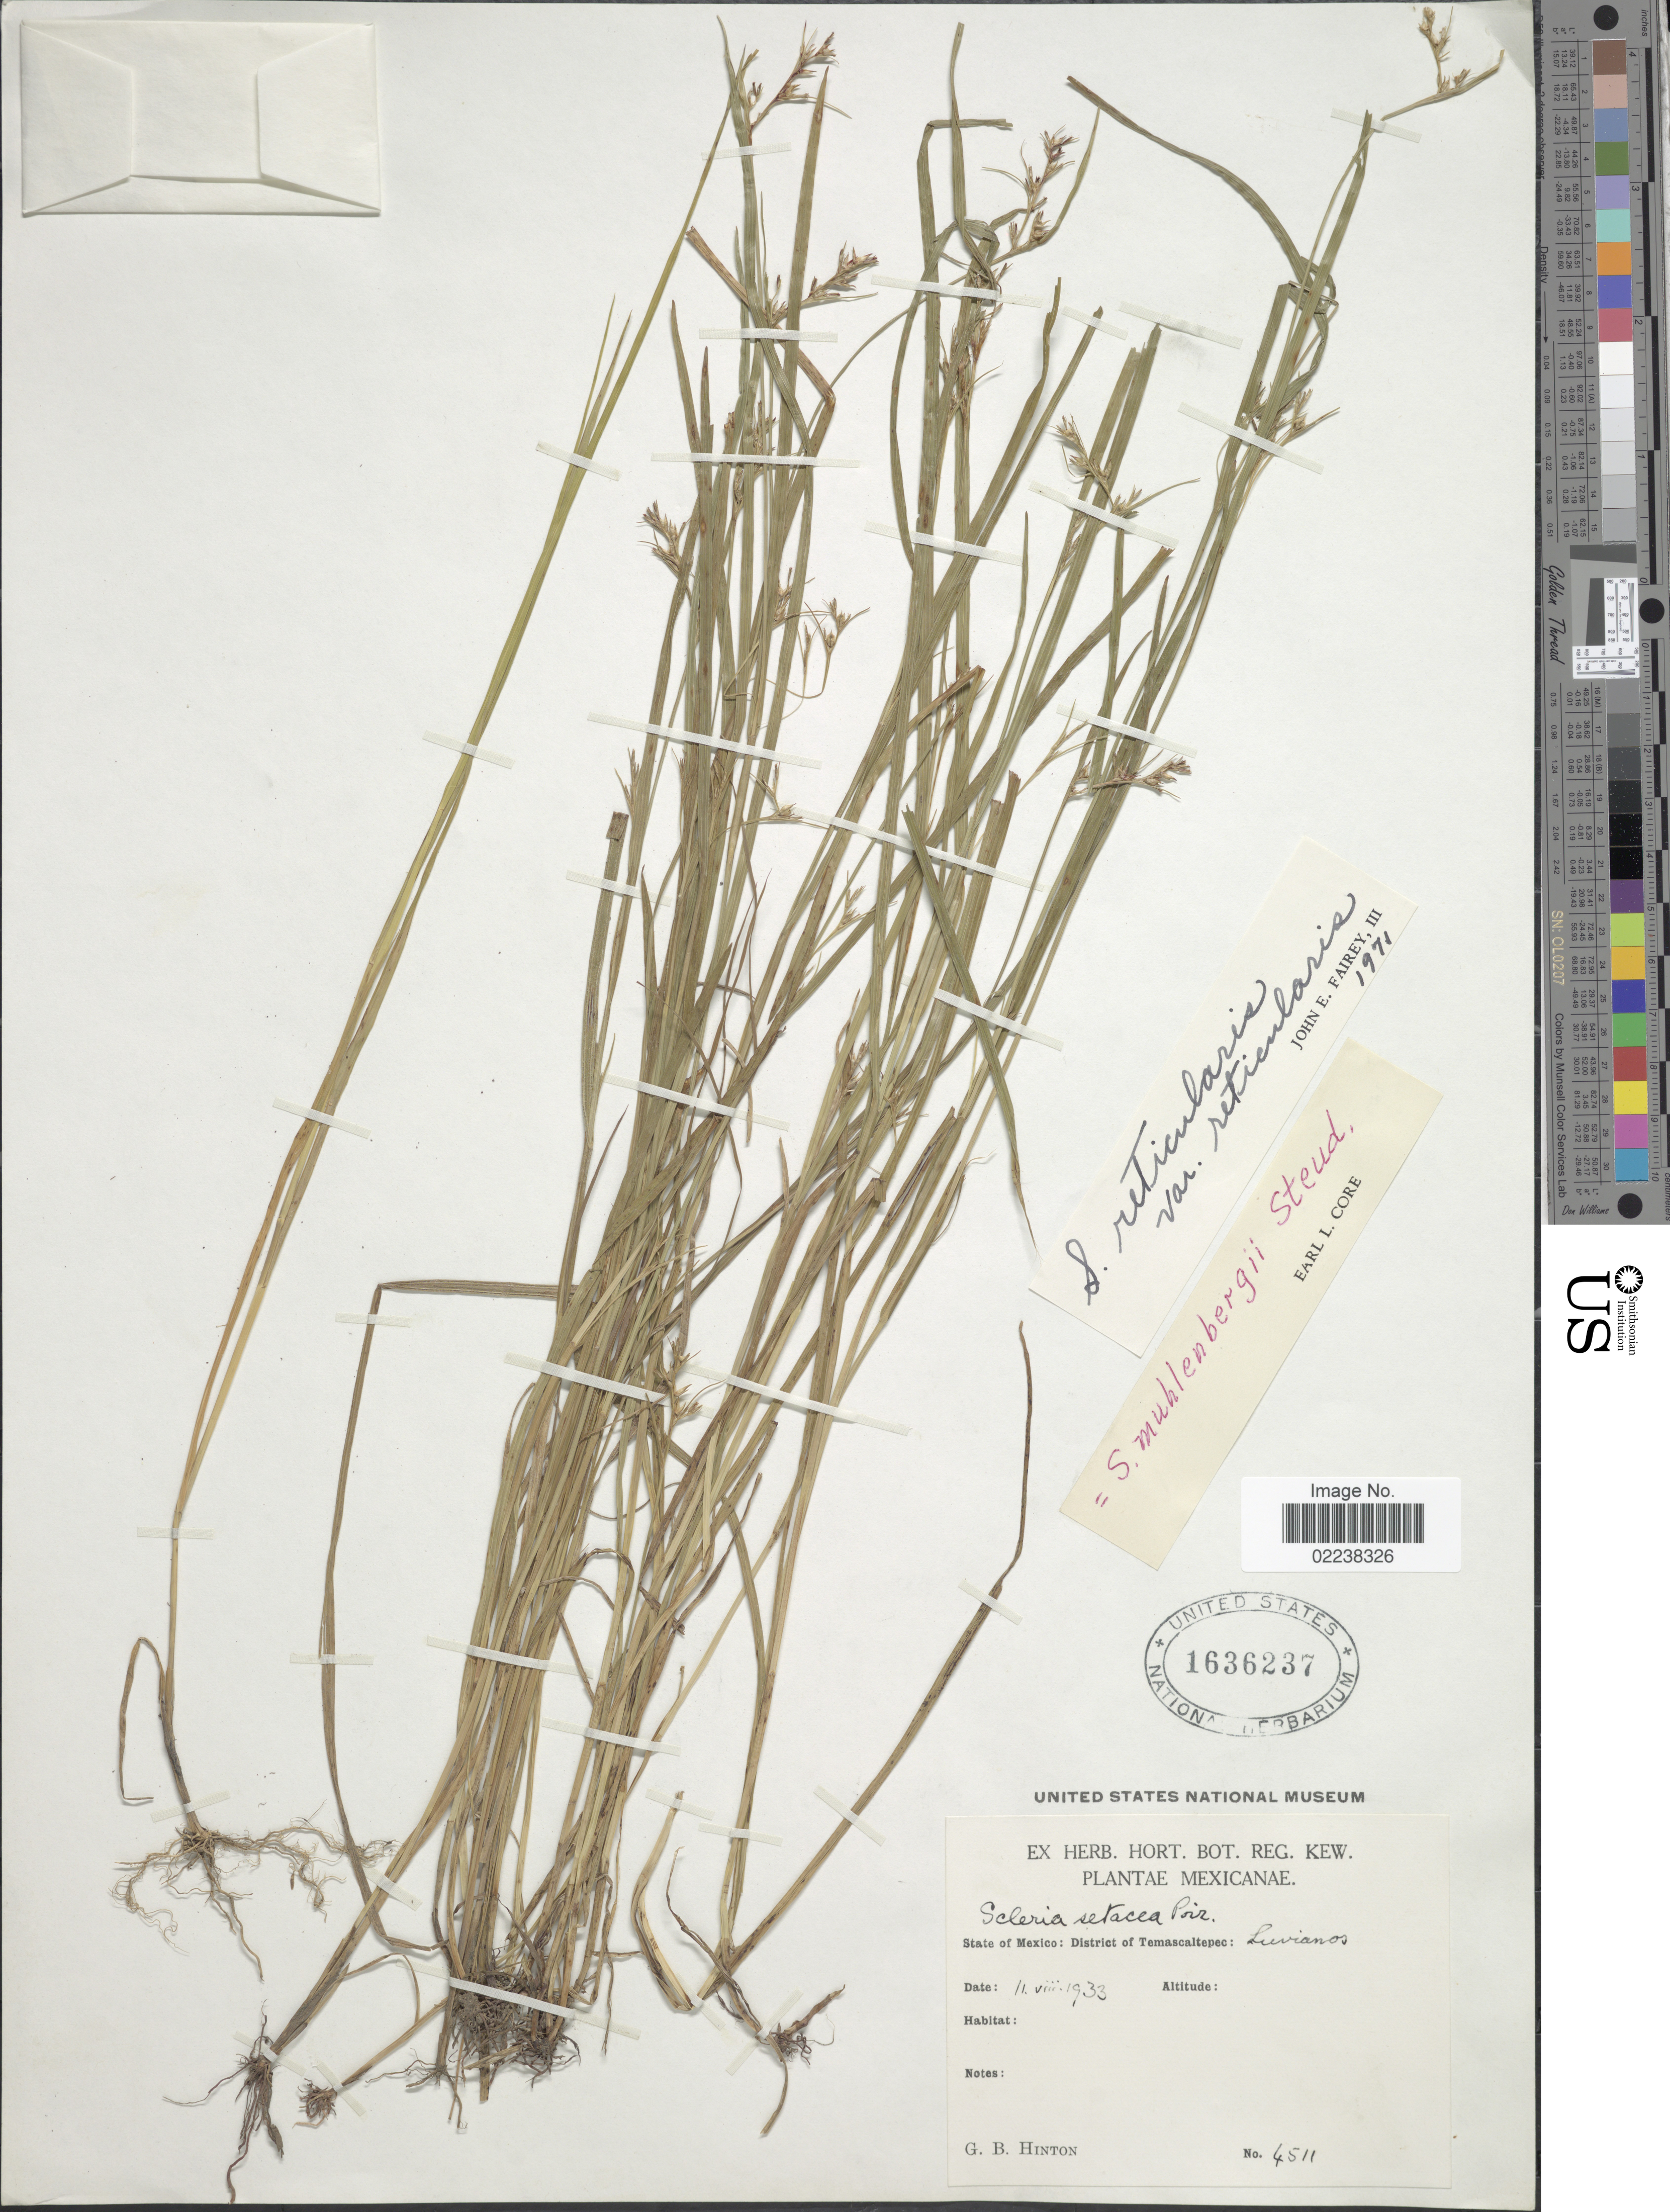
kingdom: Plantae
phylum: Tracheophyta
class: Liliopsida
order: Poales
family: Cyperaceae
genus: Scleria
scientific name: Scleria muehlenbergii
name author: Steud.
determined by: Strong, Mark T., (BOT), Smithsonian Institution - National Museum of Natural History (UNITED STATES)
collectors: G. B. Hinton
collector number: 4511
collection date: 1933-08-11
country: Mexico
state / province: México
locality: District of Temascaltepec: Luvianos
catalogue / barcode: US 1636237